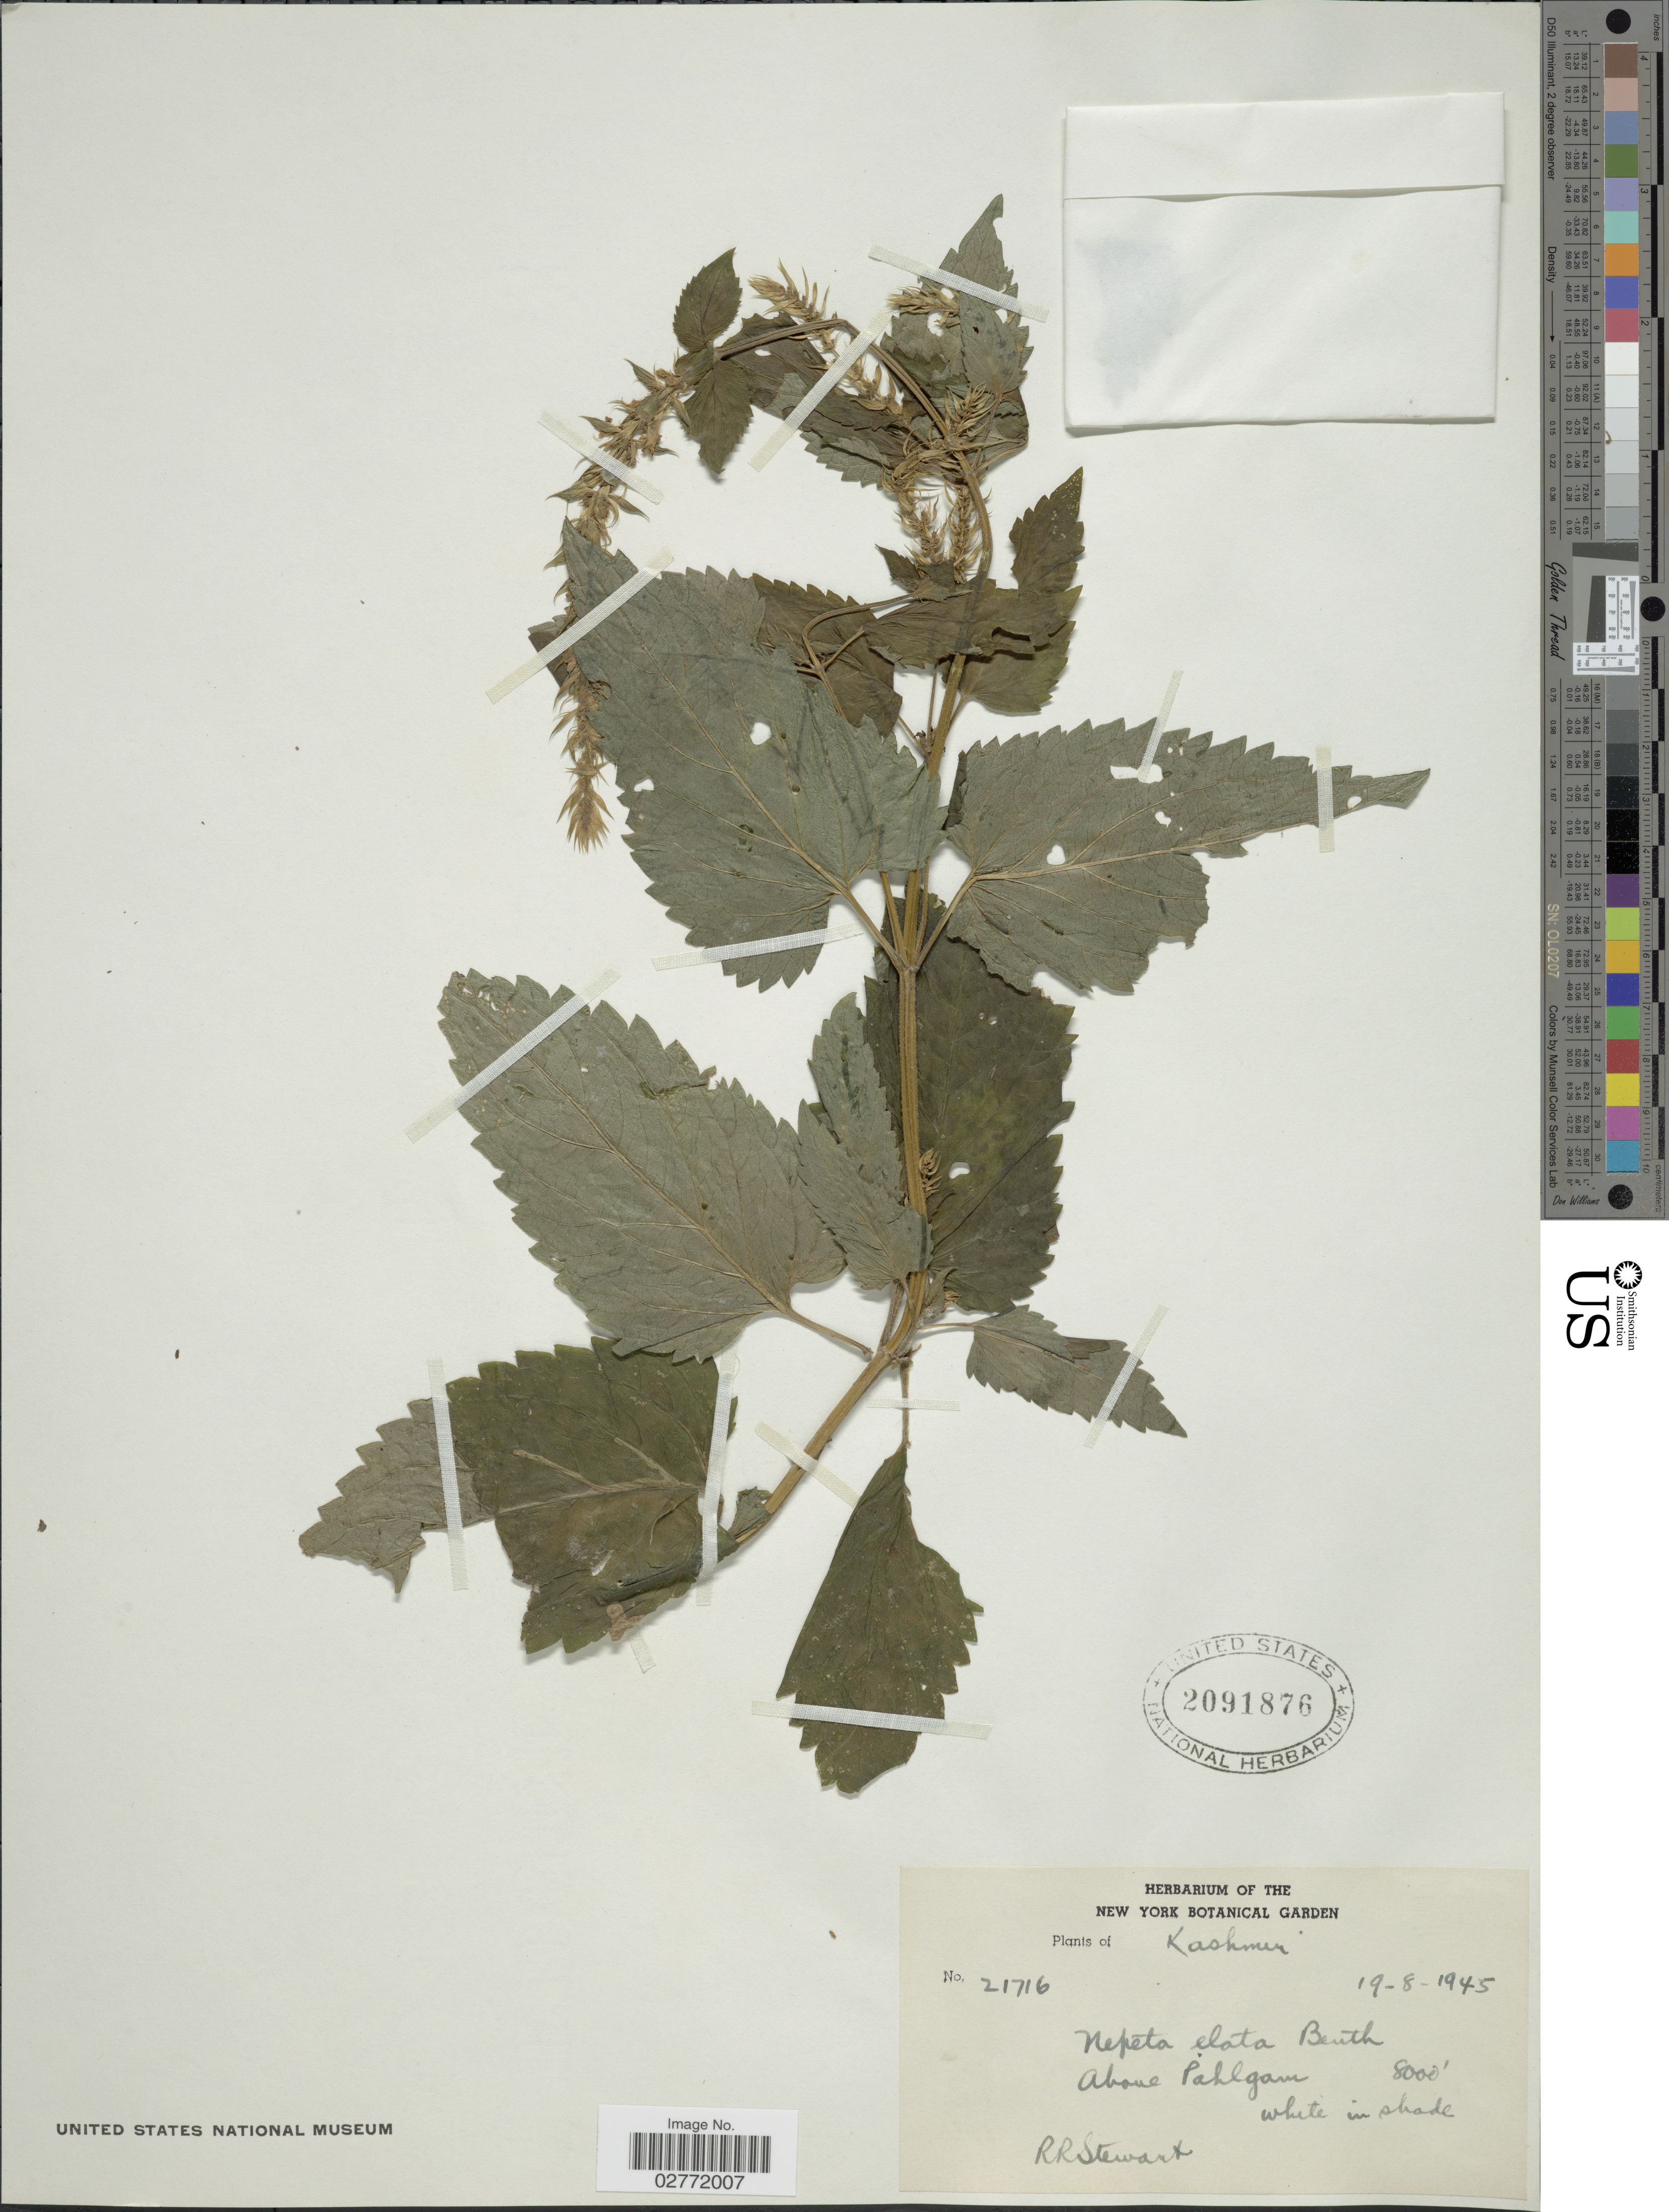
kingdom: Plantae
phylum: Tracheophyta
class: Magnoliopsida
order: Lamiales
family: Lamiaceae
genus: Nepeta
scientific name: Nepeta elata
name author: Royle ex Benth.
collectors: R. R. Stewart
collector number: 21716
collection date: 1945-08-19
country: India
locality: Kashmir, above Pahlgam.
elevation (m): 2438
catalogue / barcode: US 2091876